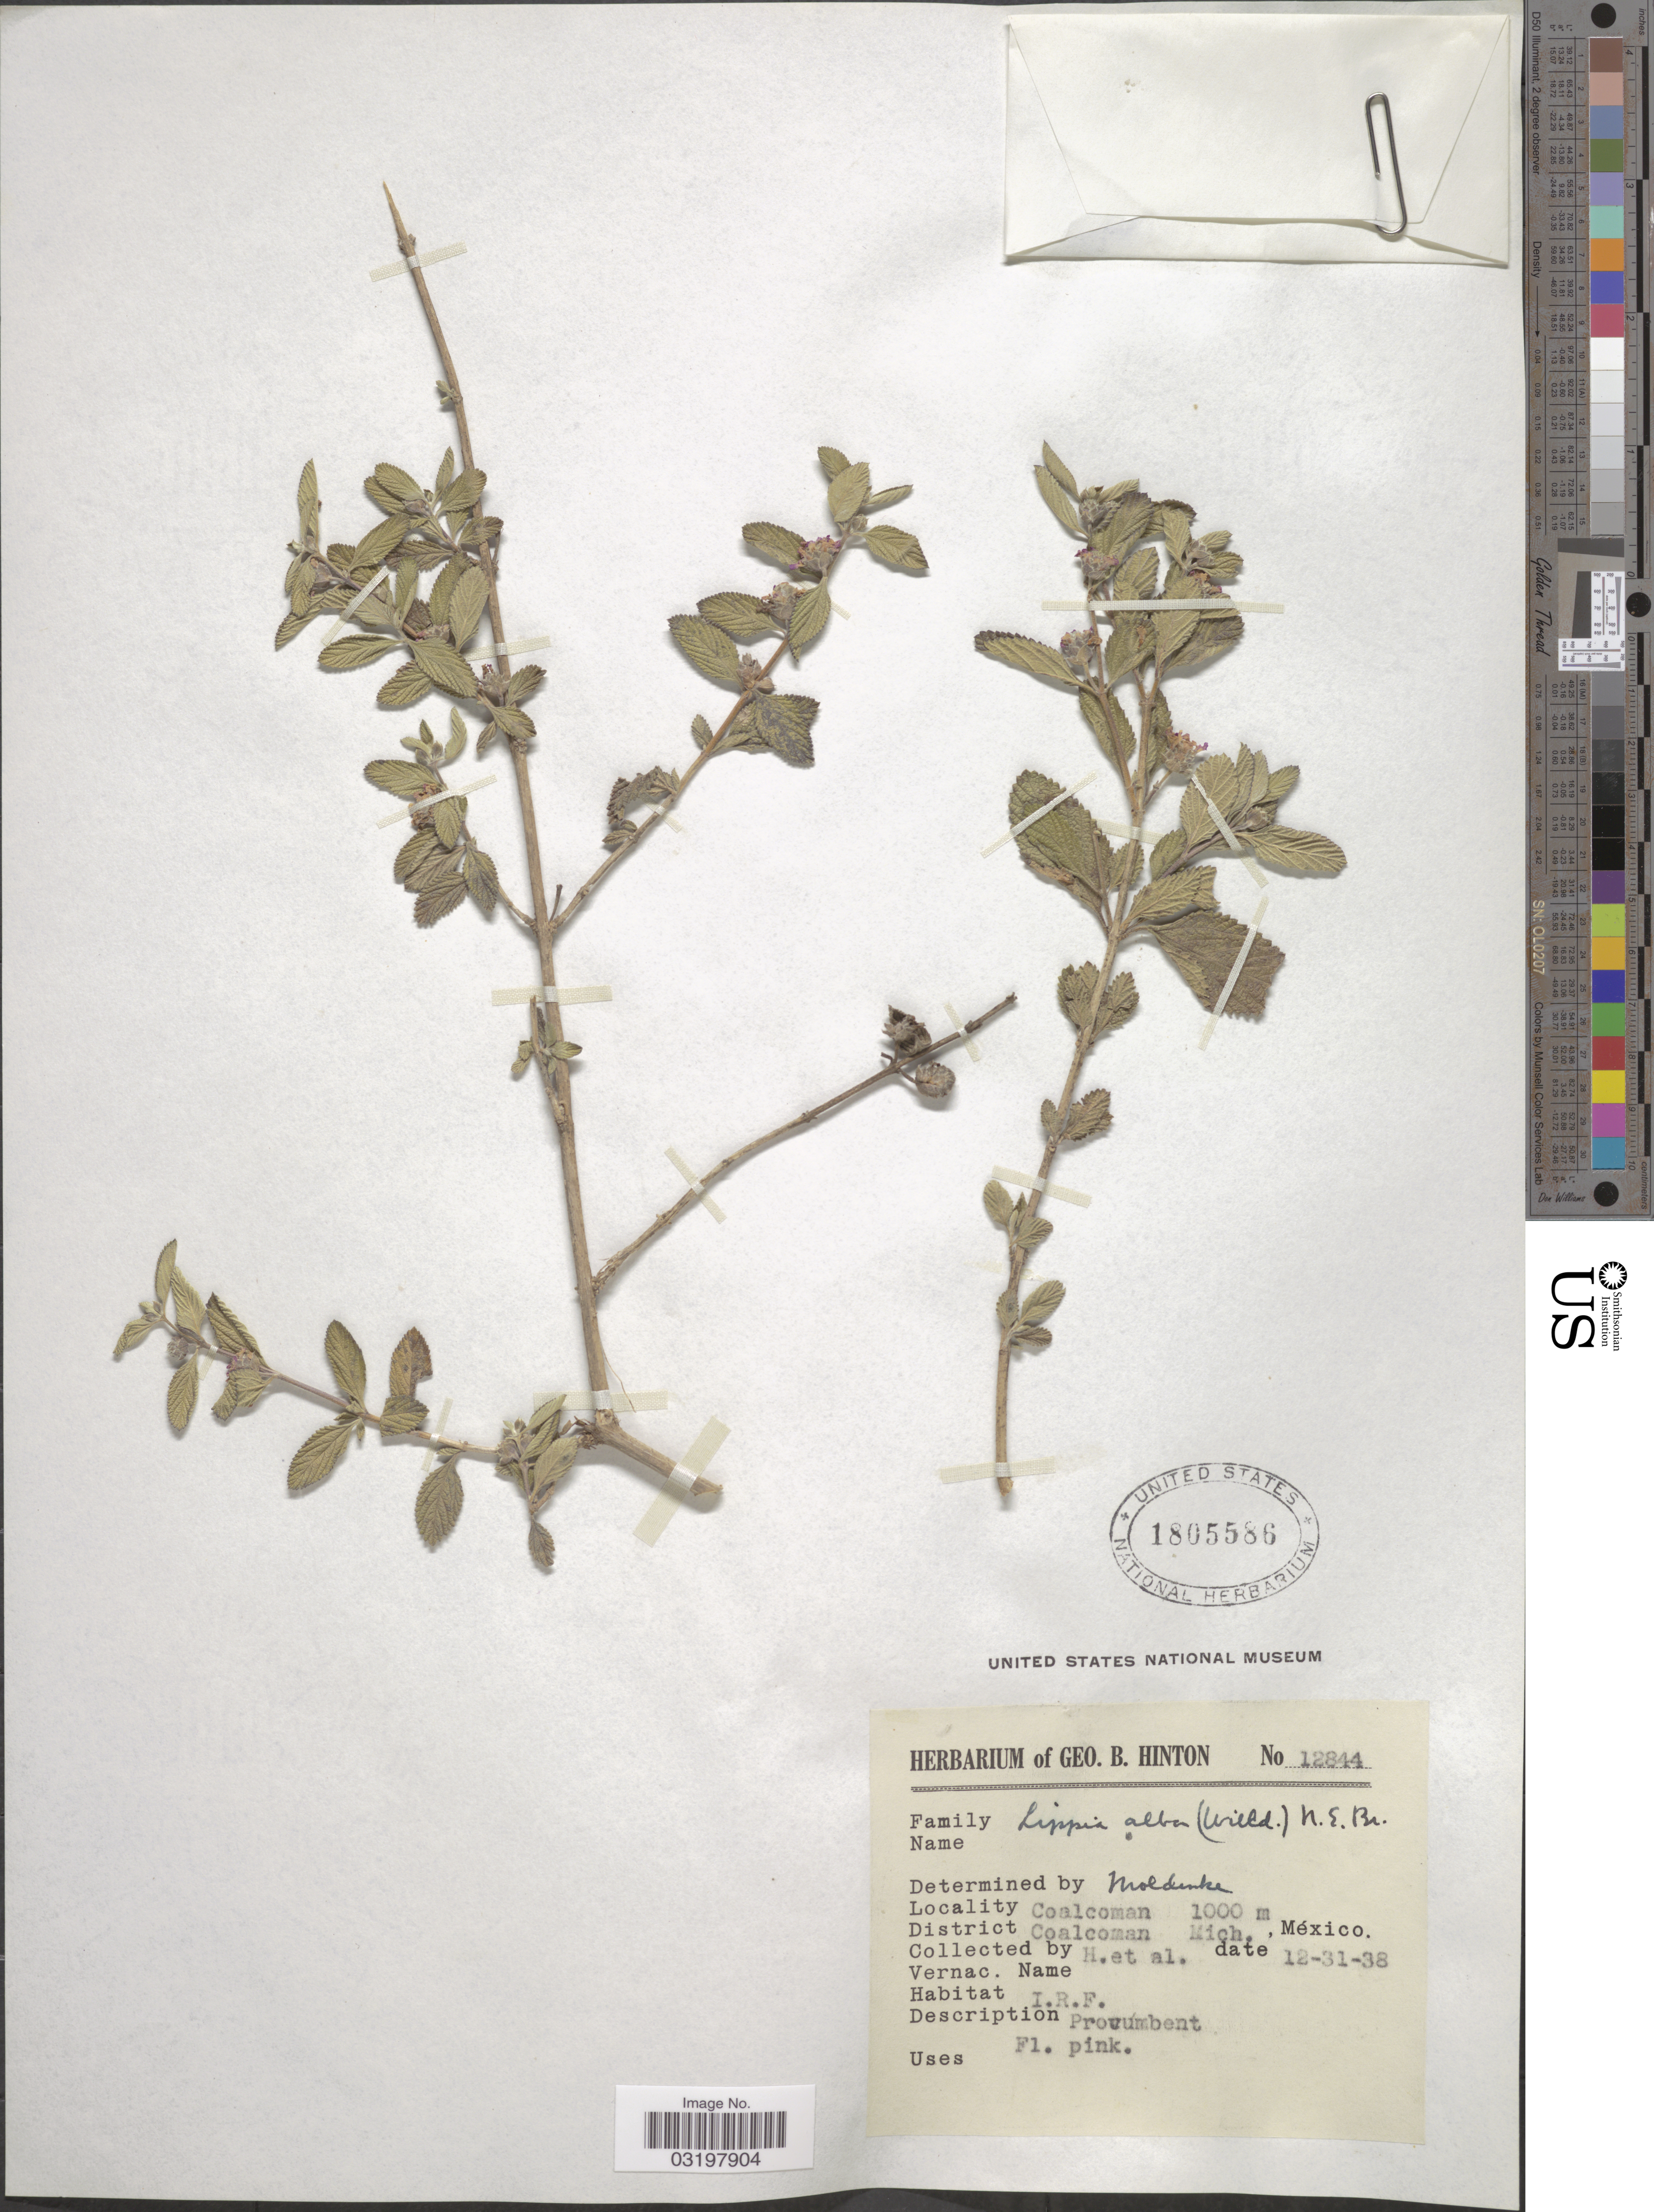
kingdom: Plantae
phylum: Tracheophyta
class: Magnoliopsida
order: Lamiales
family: Verbenaceae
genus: Lippia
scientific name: Lippia alba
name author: (Mill.) N.E. Br. ex Britton & P. Wilson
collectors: G. B. Hinton & et al.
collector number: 12844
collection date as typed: Transcribed d/m/y: 31/12/38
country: Mexico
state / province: Michoacán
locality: Coalcoman. District Coalcoman, Mich.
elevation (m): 1000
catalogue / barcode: US 1805586